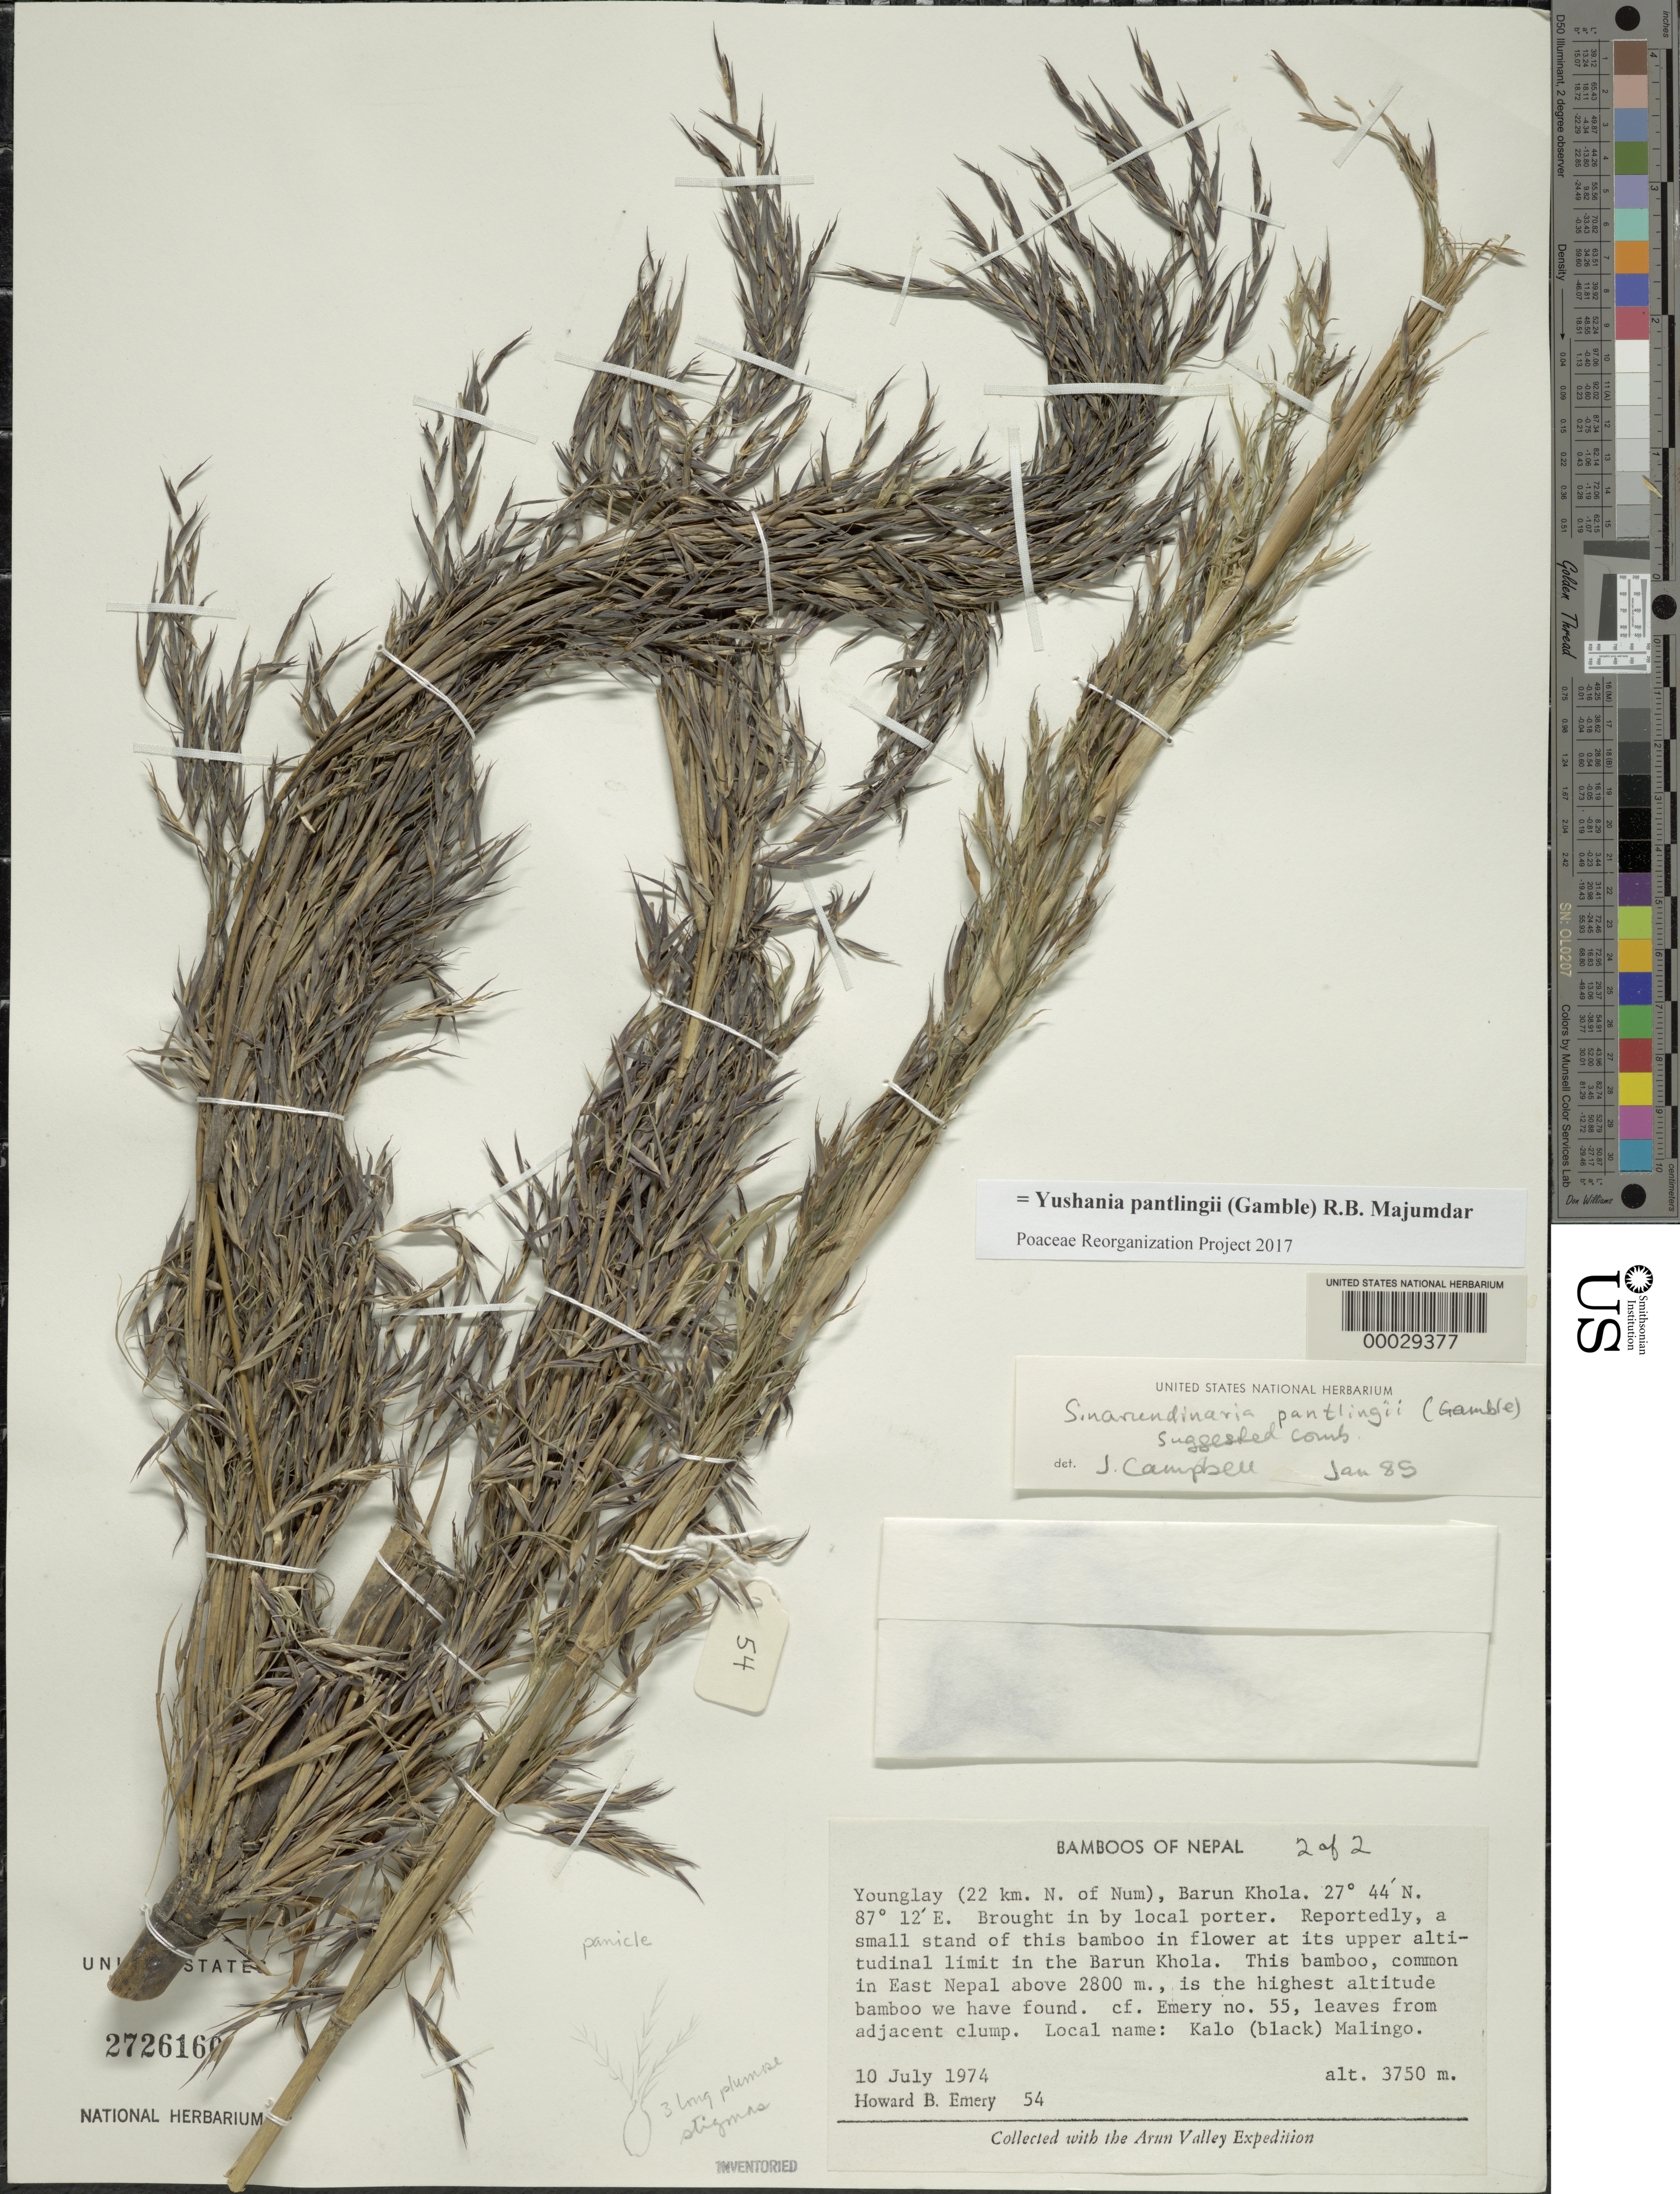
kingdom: Plantae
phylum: Tracheophyta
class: Liliopsida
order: Poales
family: Poaceae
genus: Yushania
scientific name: Yushania pantlingii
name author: (Gamble) R.B. Majumdar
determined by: Poaceae Reorganization Project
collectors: H. B. Emery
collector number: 54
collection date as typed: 10 Jul 1974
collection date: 1974-07-10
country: Nepal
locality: Barun khola, younglay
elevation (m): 3750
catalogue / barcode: US 2726160